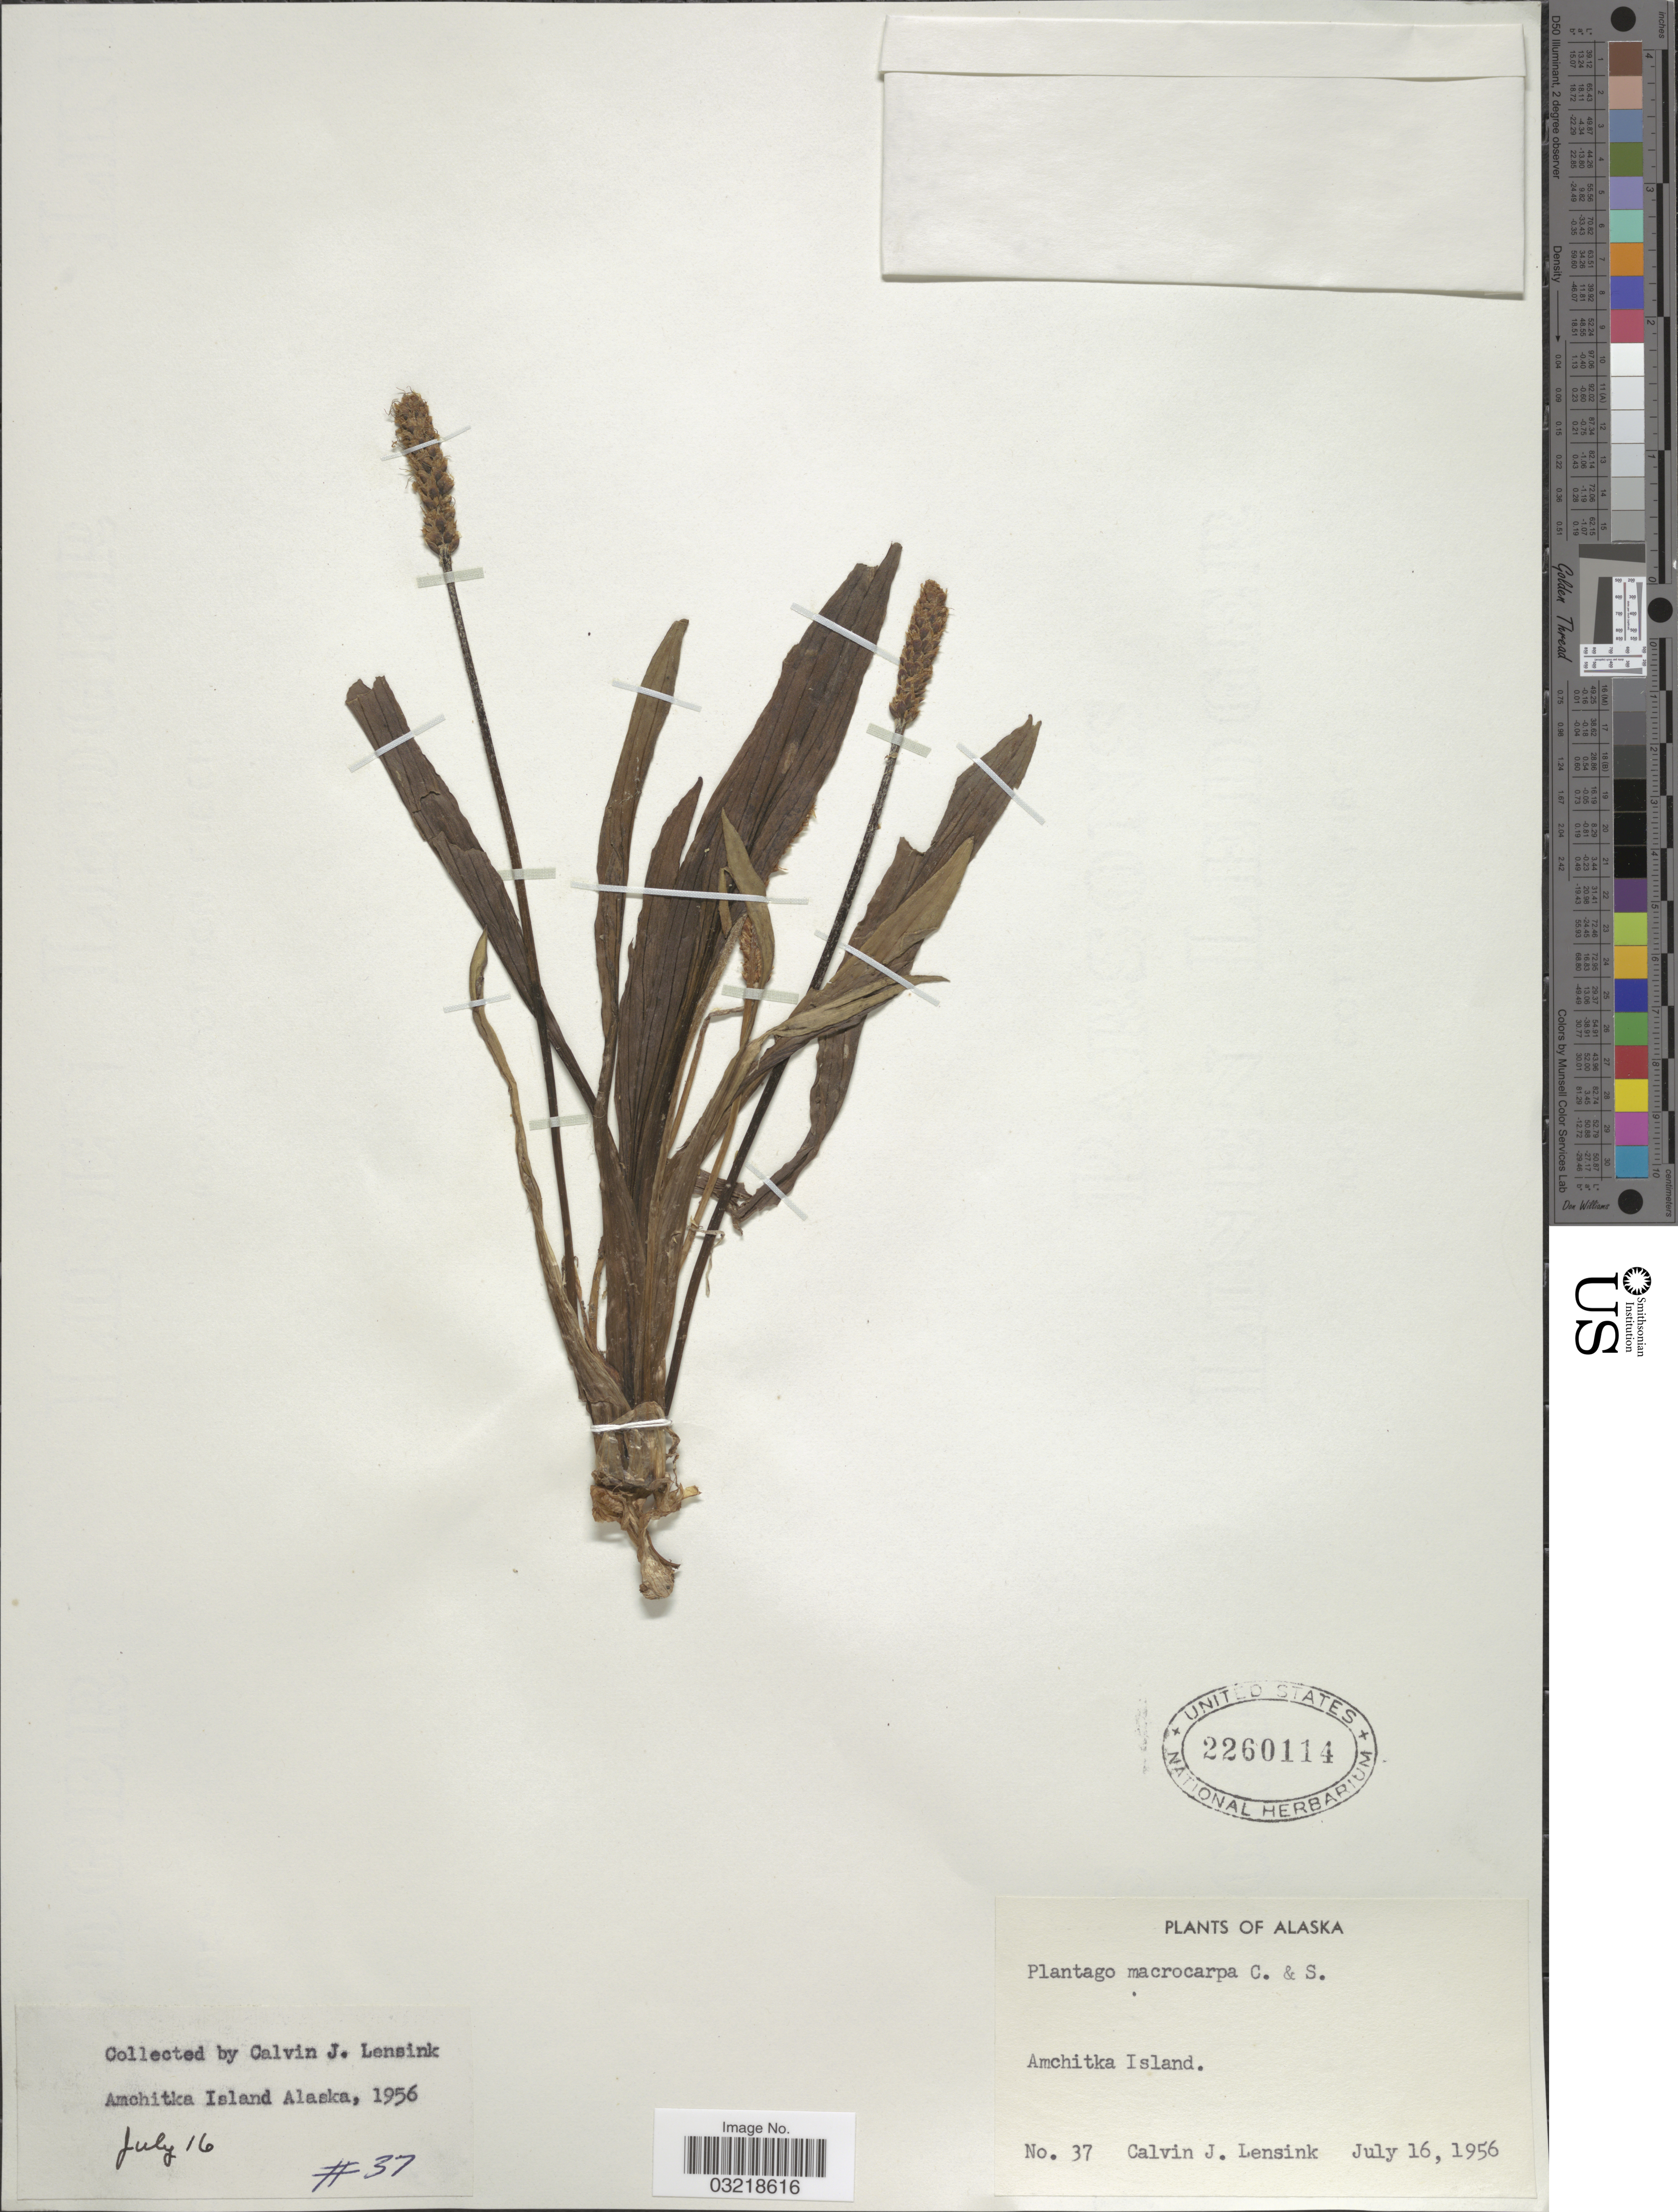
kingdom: Plantae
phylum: Tracheophyta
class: Magnoliopsida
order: Lamiales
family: Plantaginaceae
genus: Plantago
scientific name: Plantago macrocarpa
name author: Cham. & Schltdl.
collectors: C. Lensink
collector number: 37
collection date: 1956-07-16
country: United States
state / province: Alaska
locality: Amchitka Island.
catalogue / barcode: US 2260114